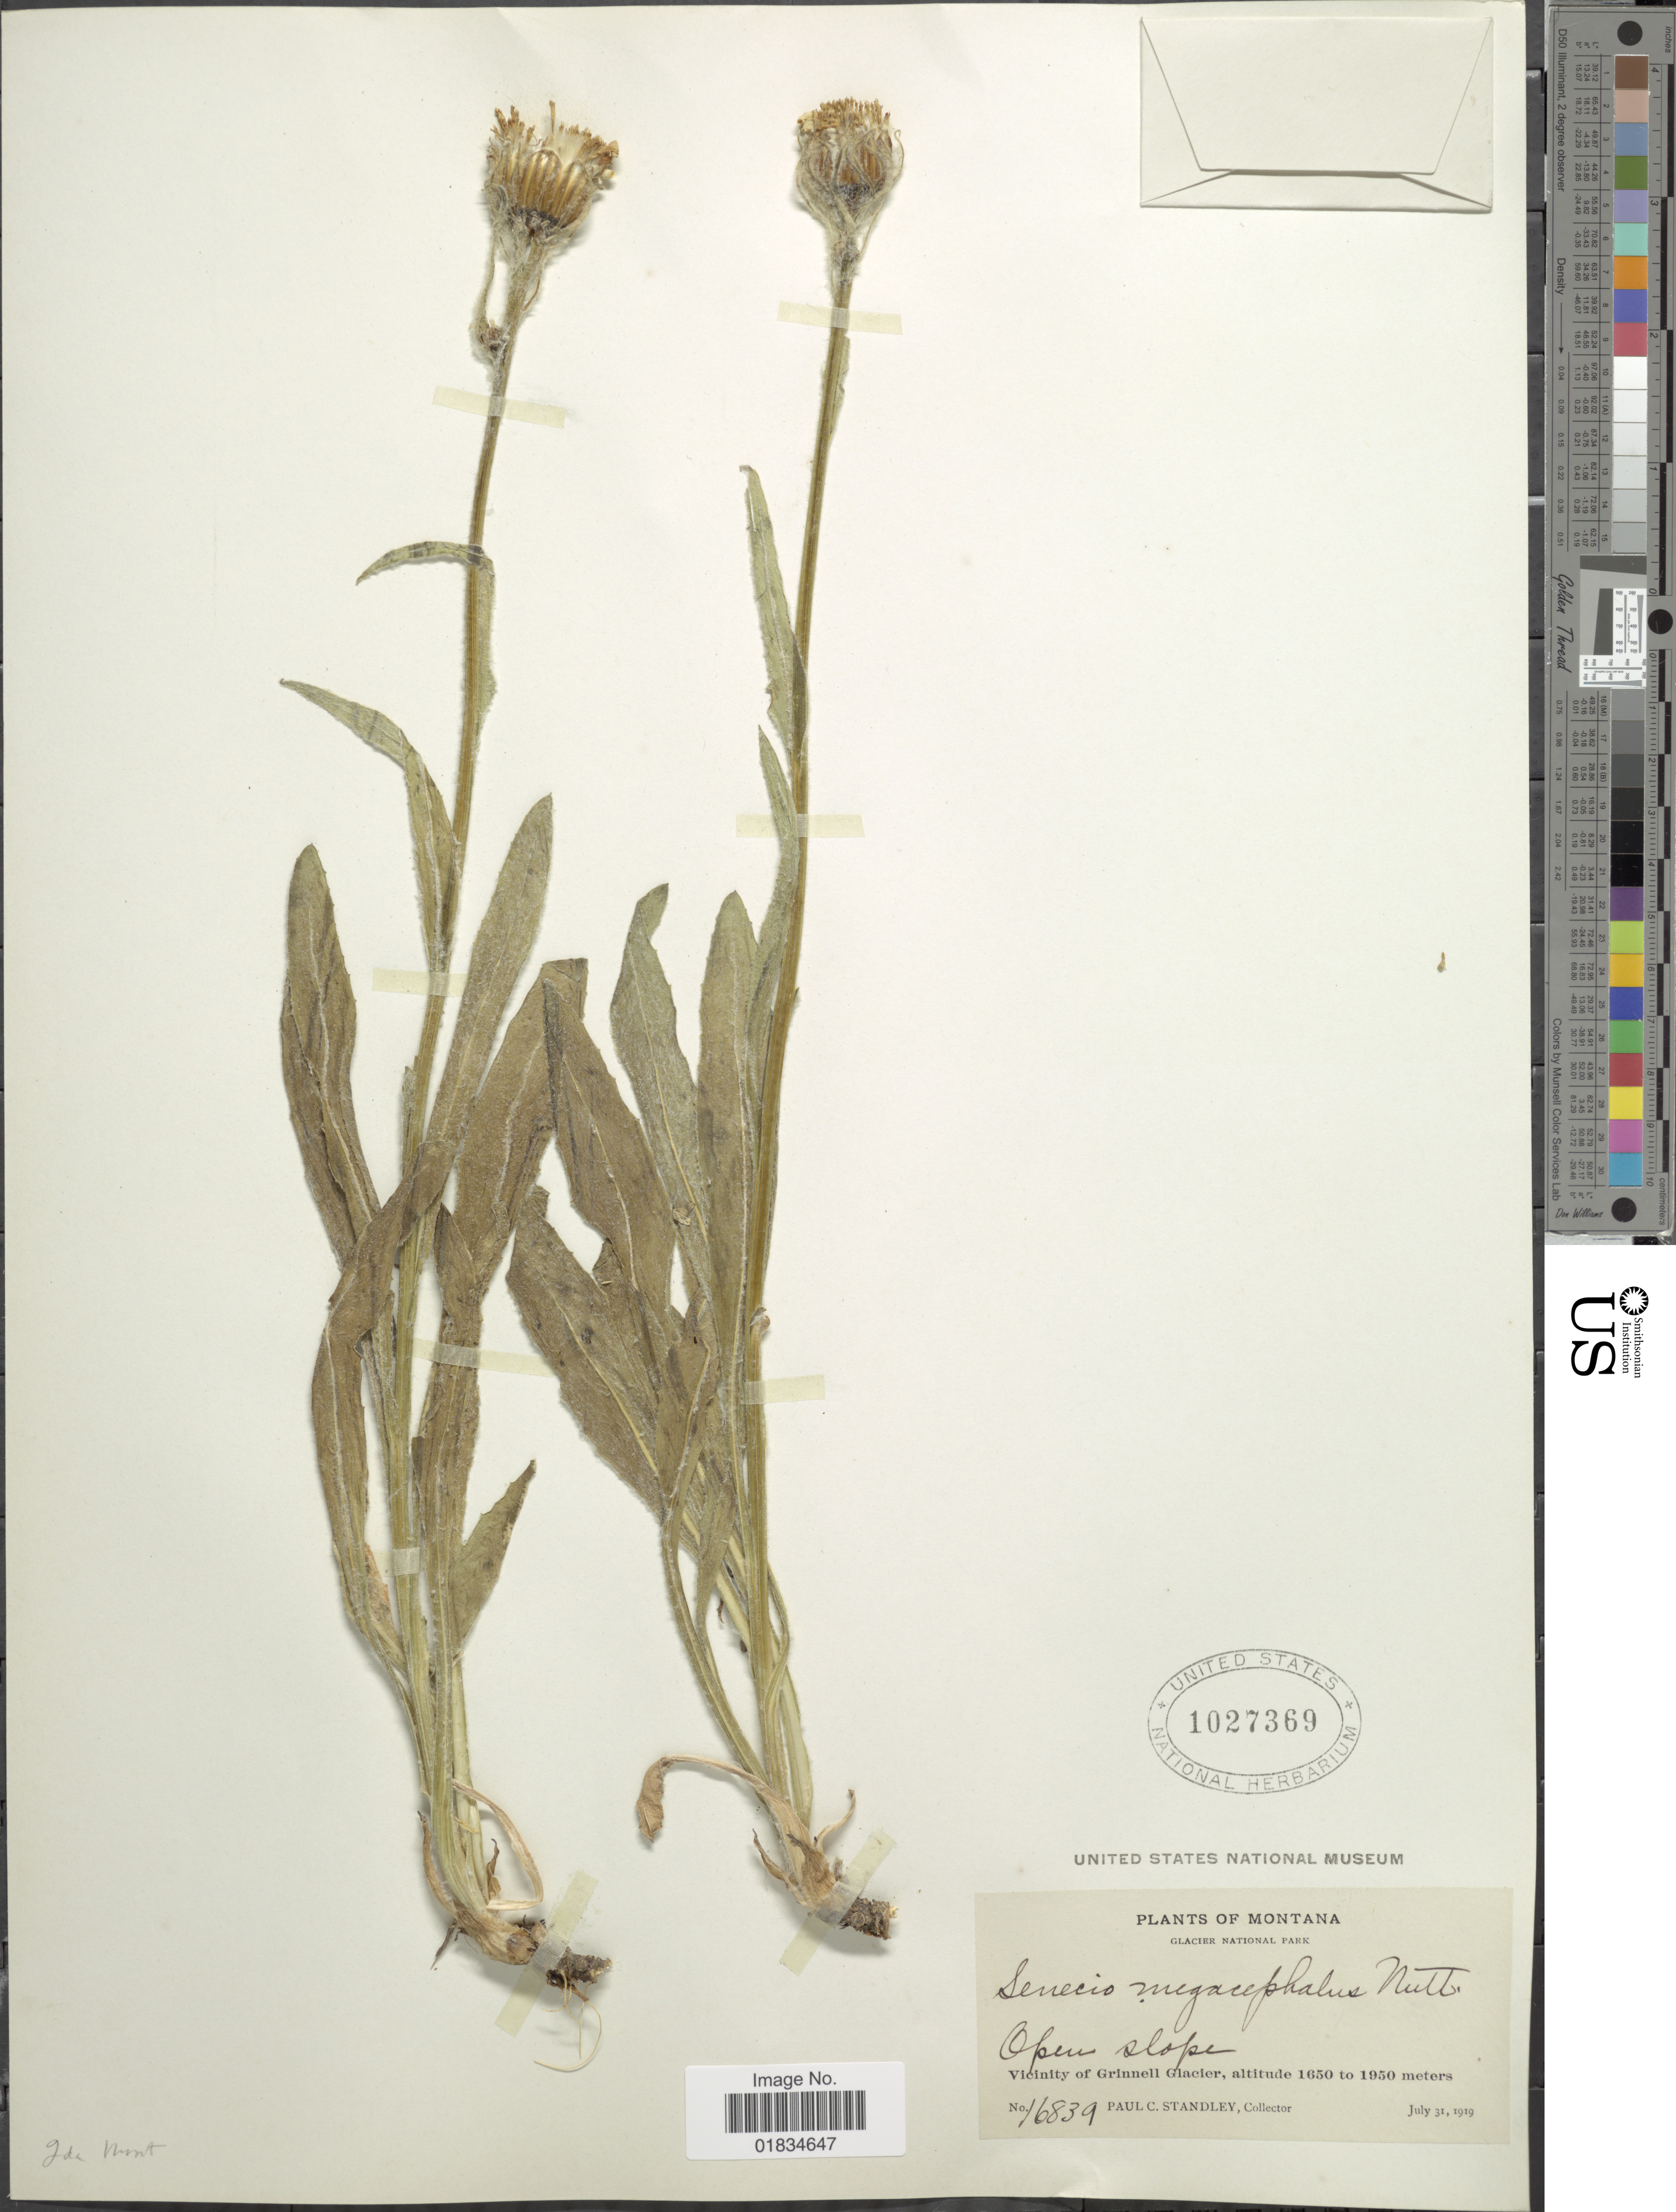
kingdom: Plantae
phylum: Tracheophyta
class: Magnoliopsida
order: Asterales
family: Asteraceae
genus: Senecio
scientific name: Senecio megacephalus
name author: Nutt.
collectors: P. C. Standley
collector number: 16839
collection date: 1919-07-31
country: United States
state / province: Montana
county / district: Glacier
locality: Glacier National Park, Vicinity of Grinnell Glacier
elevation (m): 1650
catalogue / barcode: US 1027369